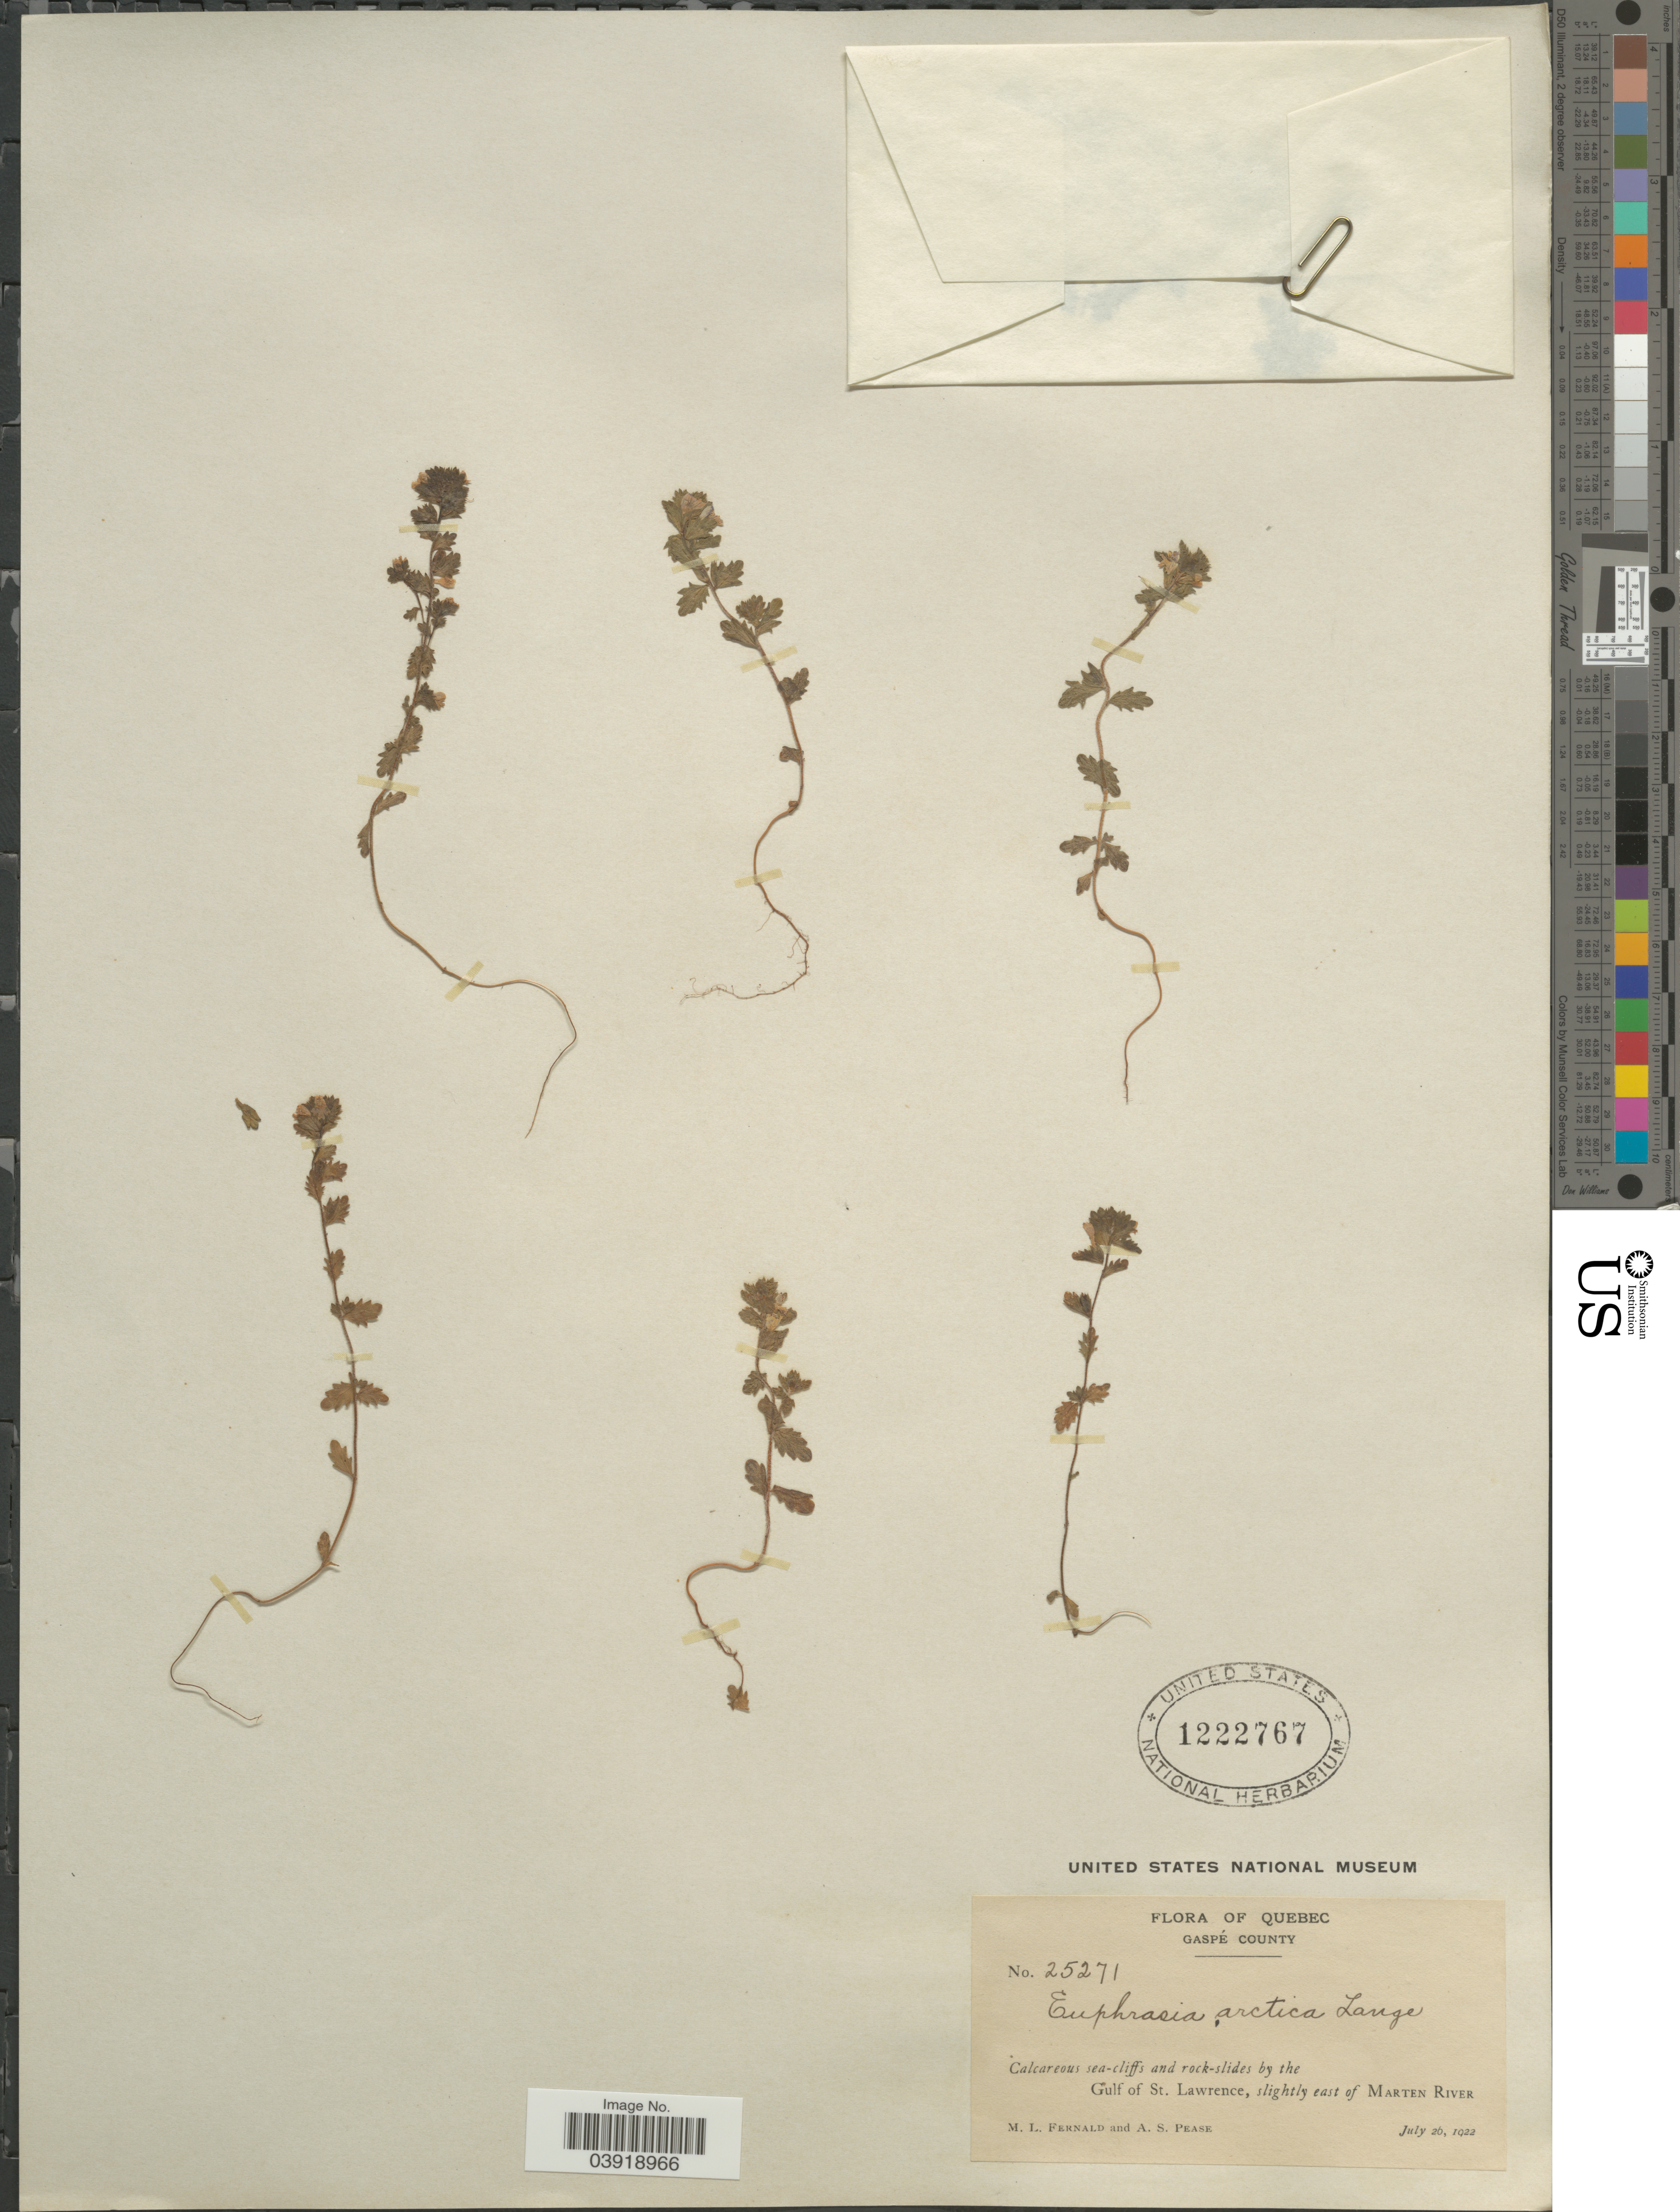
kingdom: Plantae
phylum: Tracheophyta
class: Magnoliopsida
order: Lamiales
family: Orobanchaceae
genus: Euphrasia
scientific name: Euphrasia arctica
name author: Lange ex Rostrup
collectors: M. L. Fernald & A. S. Pease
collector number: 25271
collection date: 1922-07-26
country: Canada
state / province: Quebec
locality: Gaspé County. By the Gulf of St. Lawrence, slightly east of Marten River.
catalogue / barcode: US 1222767